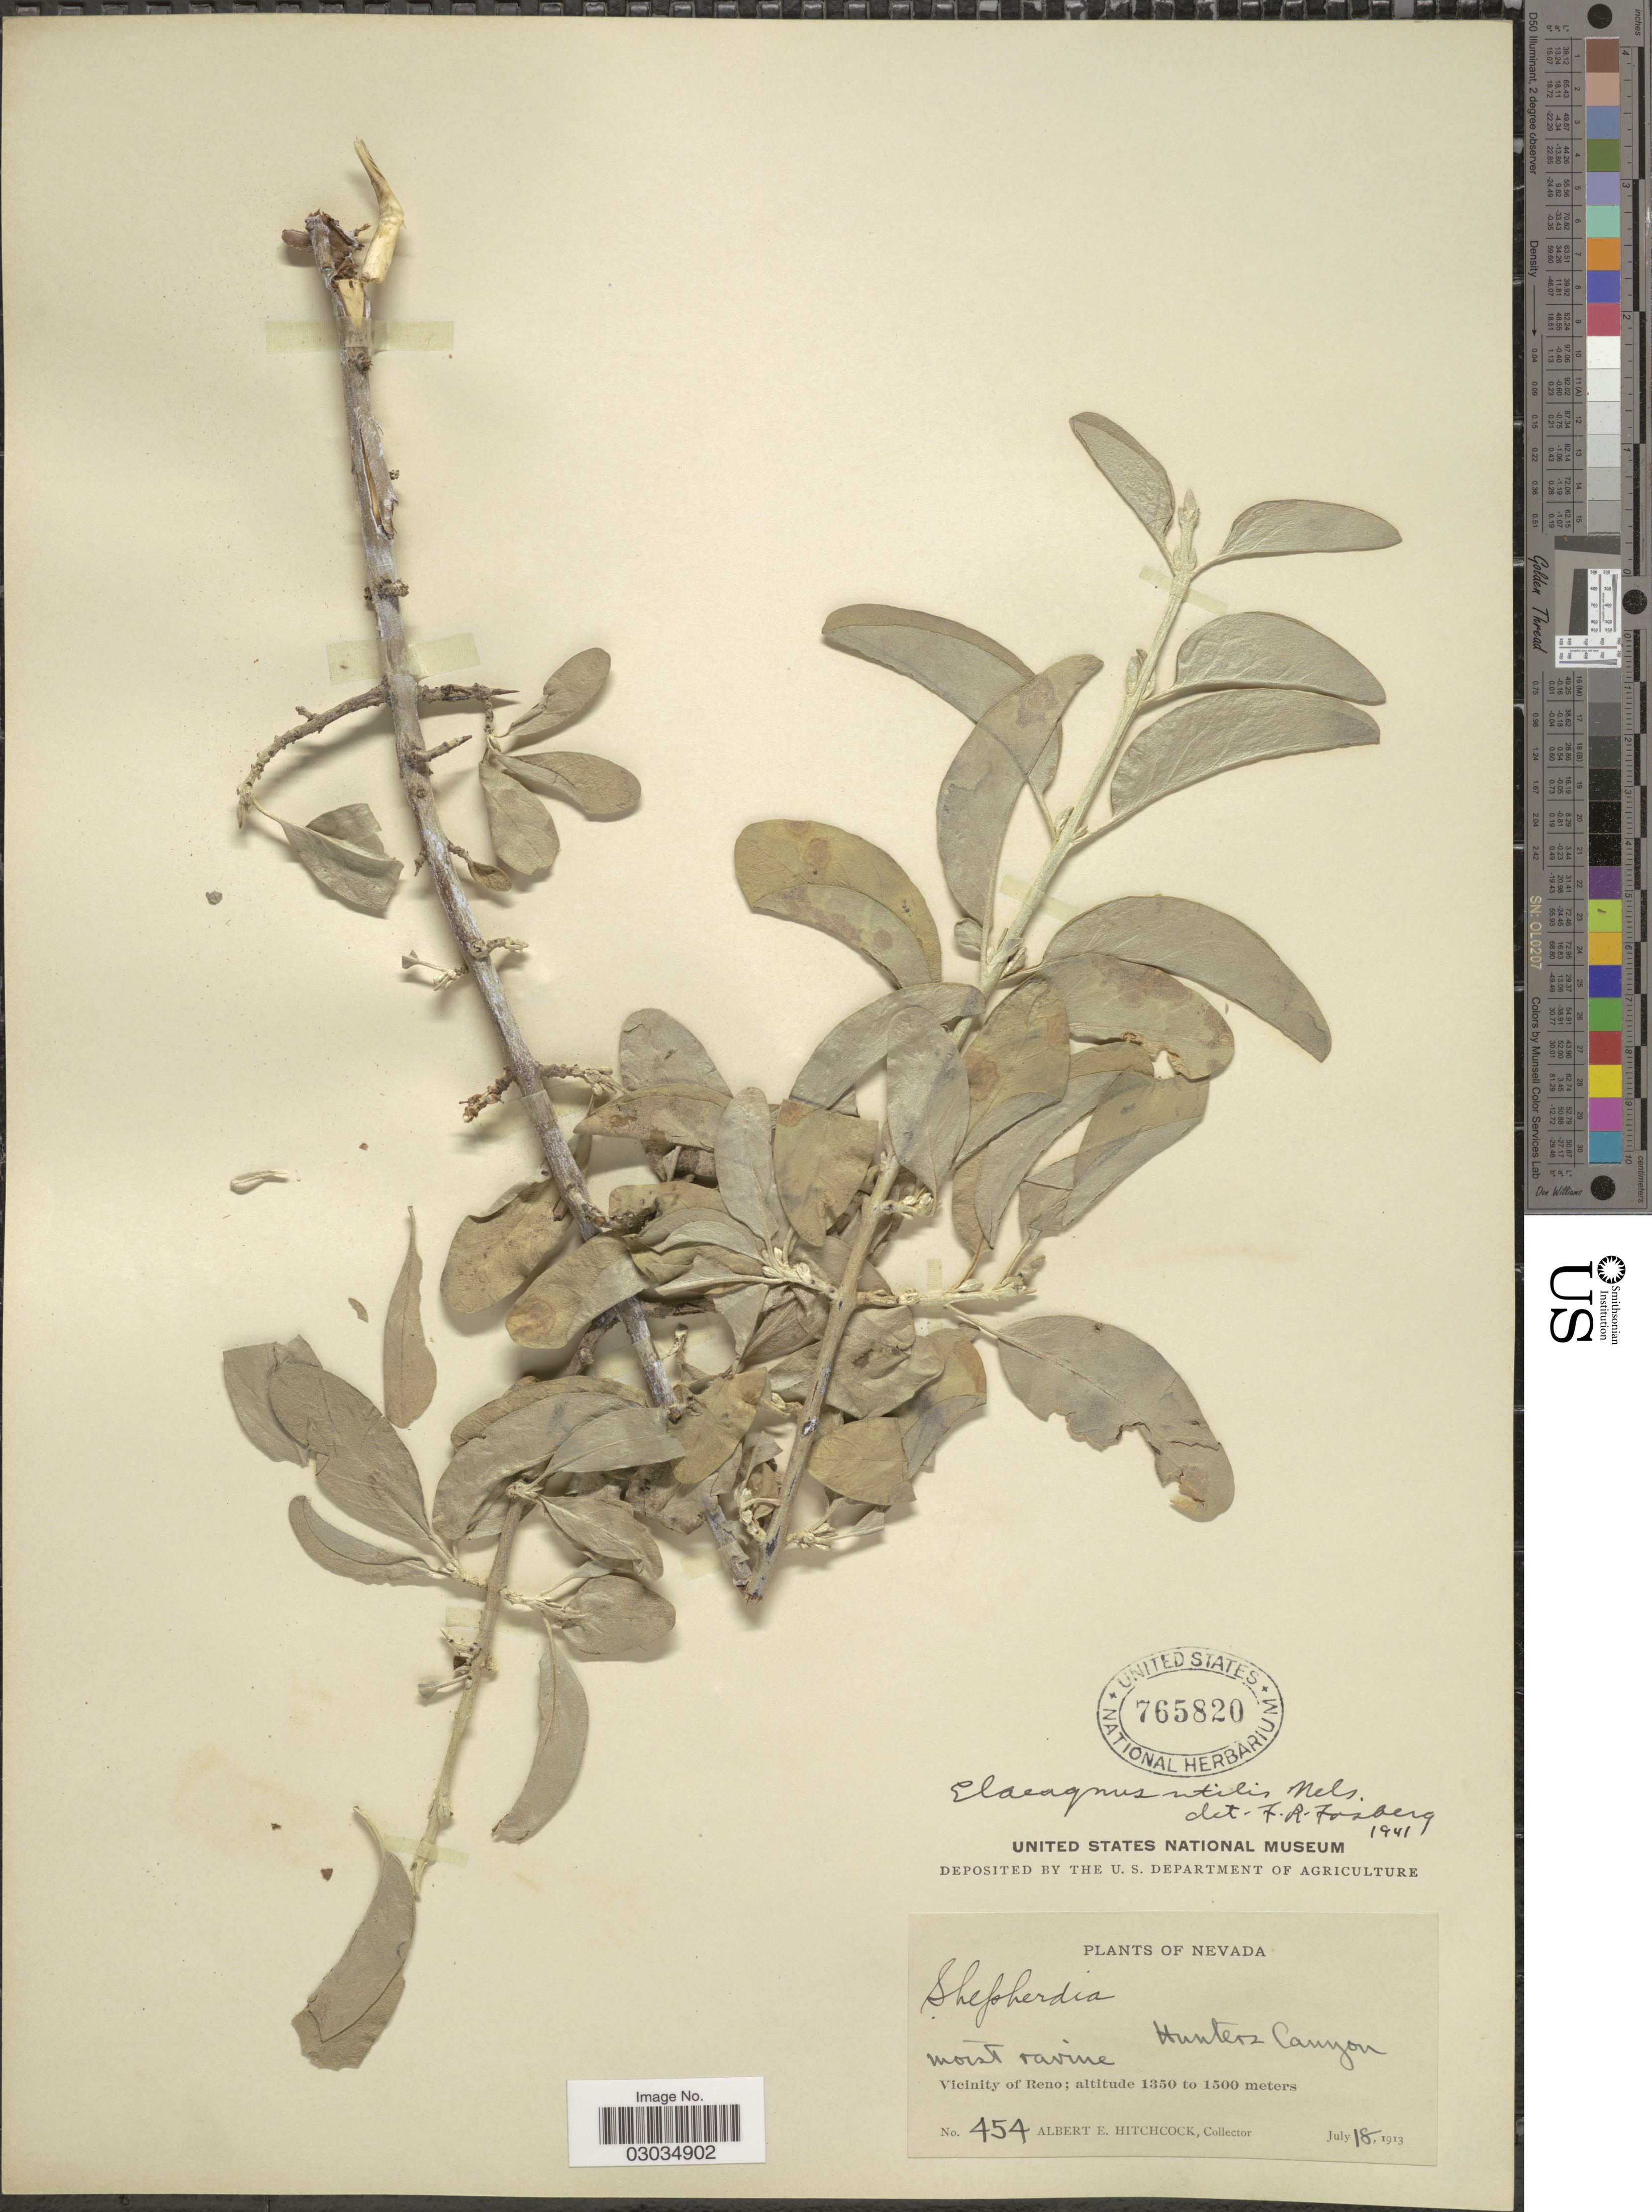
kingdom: Plantae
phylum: Tracheophyta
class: Magnoliopsida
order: Rosales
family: Elaeagnaceae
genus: Shepherdia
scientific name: Shepherdia argentea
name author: (Pursh) Nutt.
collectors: A. Hitchcock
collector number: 454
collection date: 1913-07-18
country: United States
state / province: Nevada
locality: Vicinity of Reno, Hunterz Canyon.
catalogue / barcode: US 765820